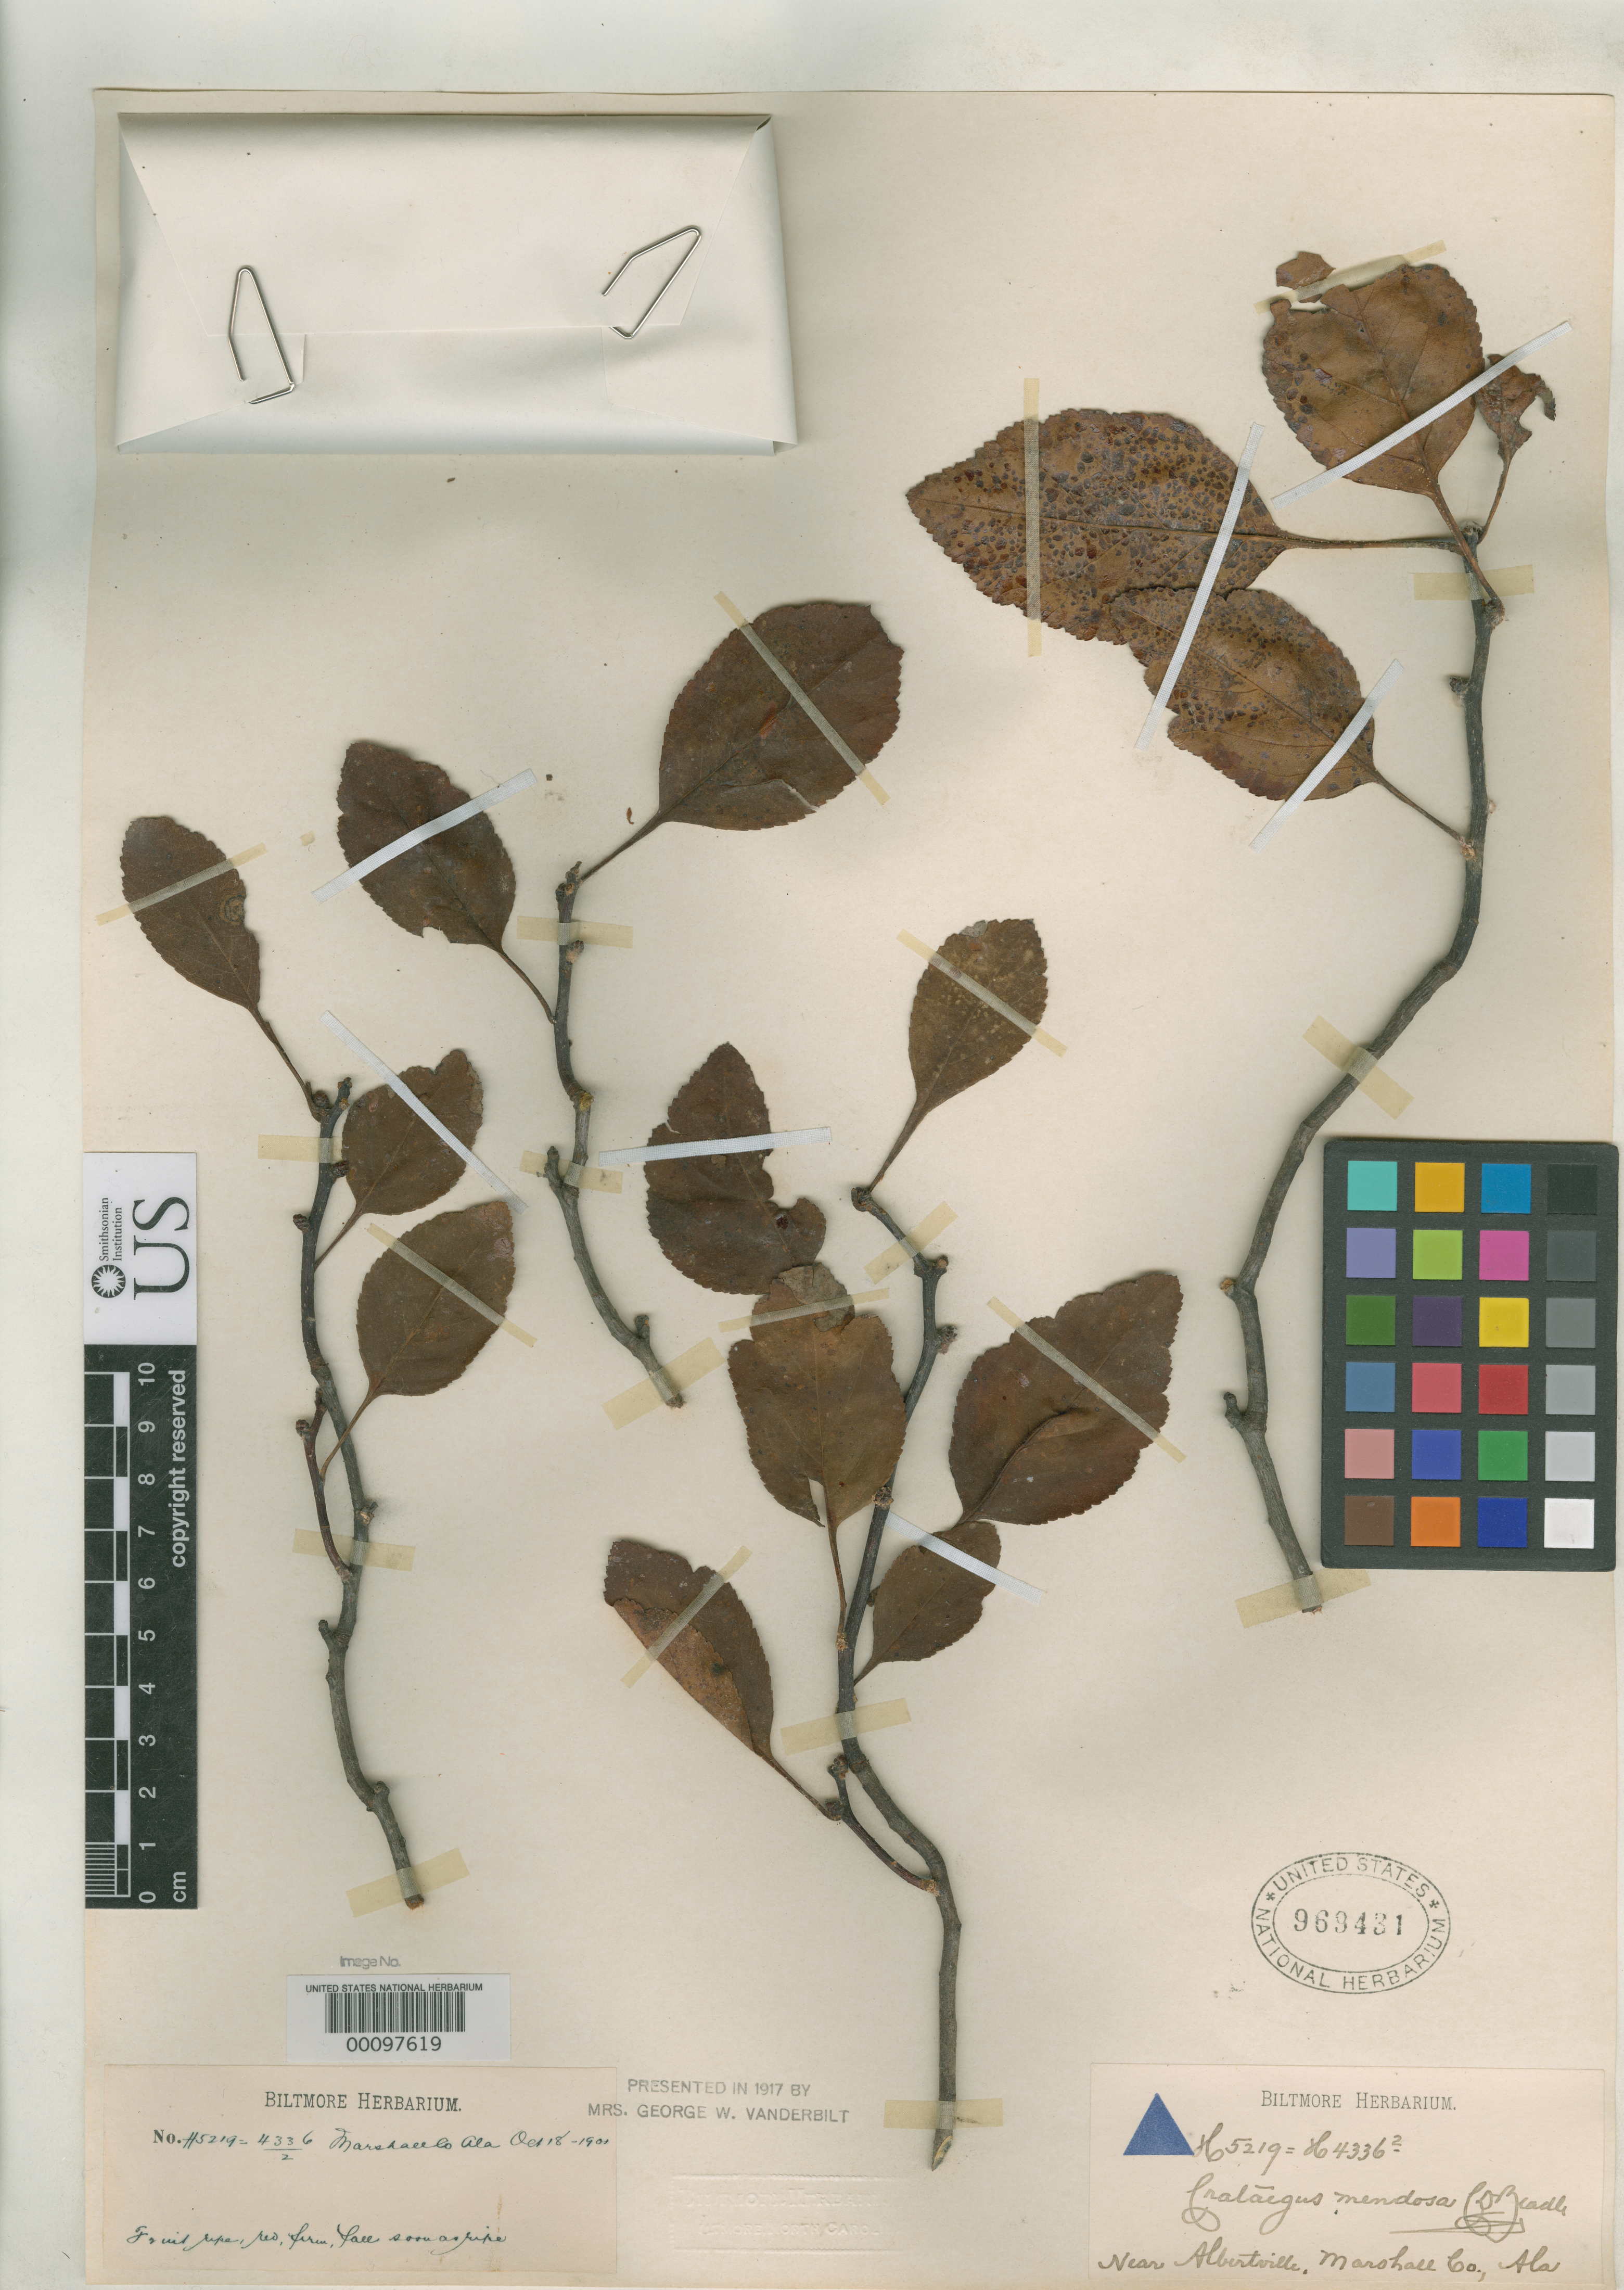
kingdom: Plantae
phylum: Tracheophyta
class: Magnoliopsida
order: Rosales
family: Rosaceae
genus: Crataegus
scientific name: Crataegus mendosa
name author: Beadle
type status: Syntype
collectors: ex herb. Biltmore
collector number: H 5219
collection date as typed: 18 Oct 1901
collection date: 1901-10-18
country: United States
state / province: Alabama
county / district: Marshall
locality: Near Albertiville.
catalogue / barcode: US 969431